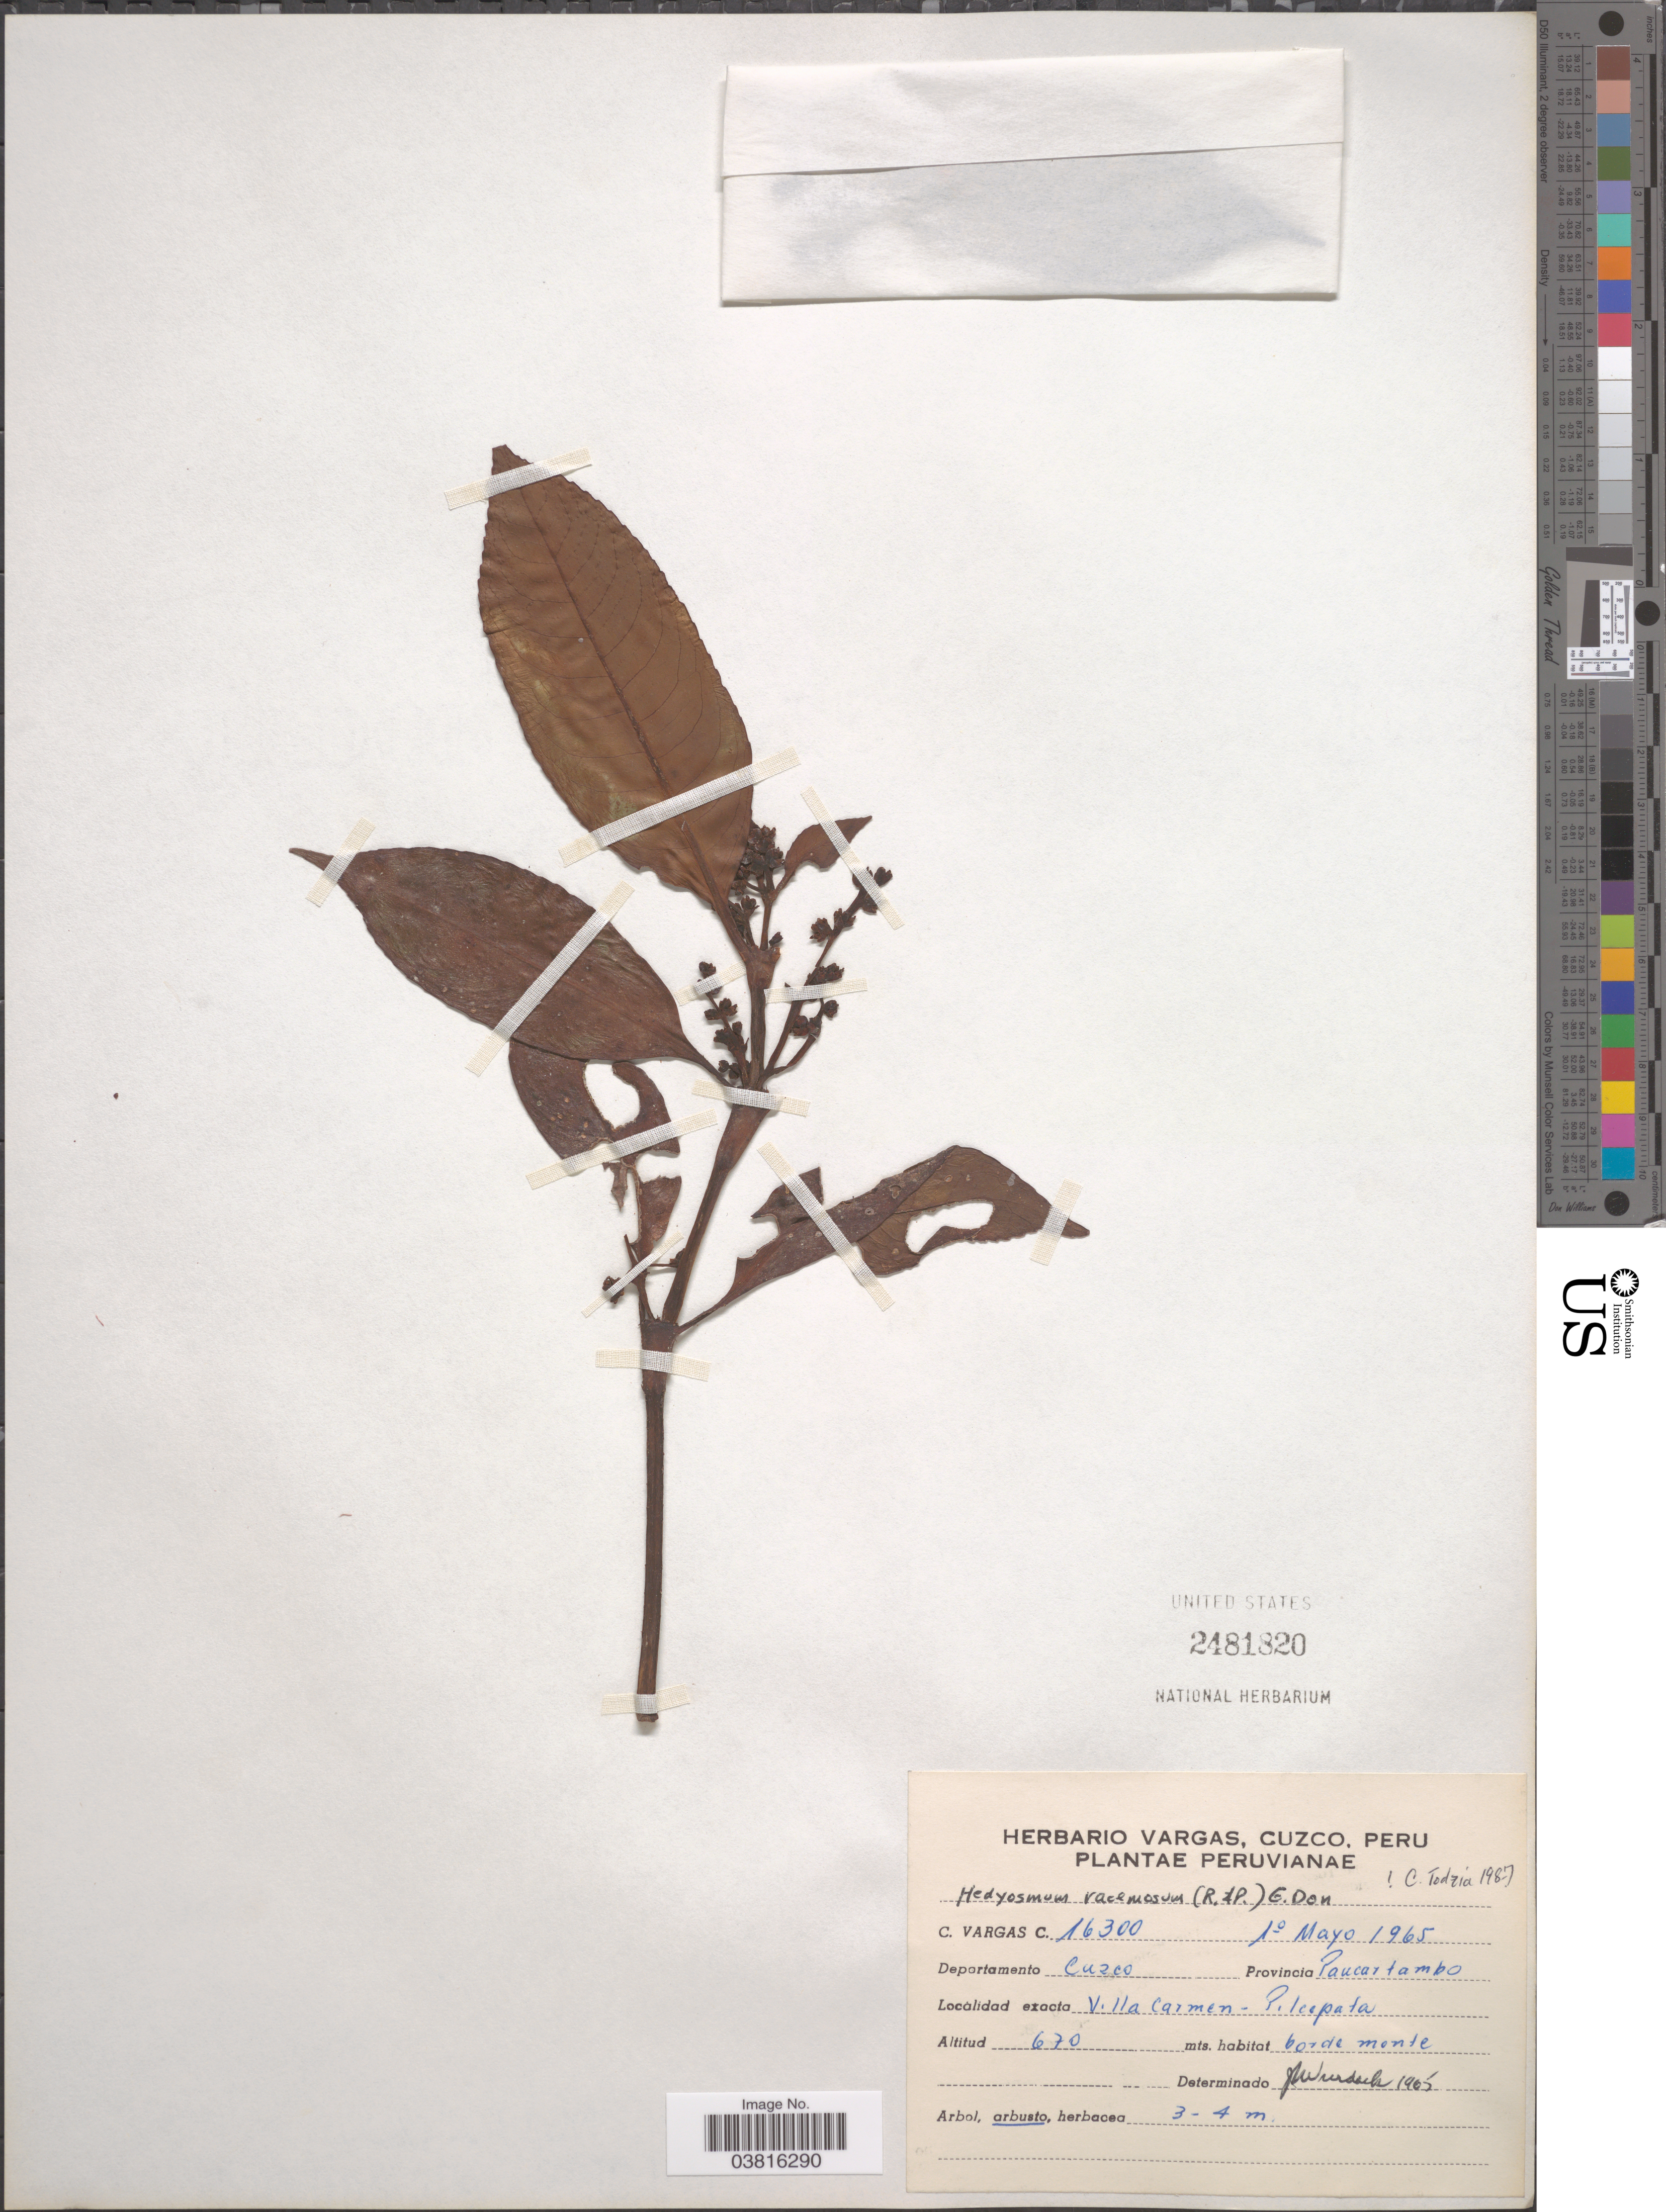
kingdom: Plantae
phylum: Tracheophyta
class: Magnoliopsida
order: Chloranthales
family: Chloranthaceae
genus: Hedyosmum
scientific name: Hedyosmum racemosum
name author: (Ruiz & Pav.) G. Don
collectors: C. Vargas Calderón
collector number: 16300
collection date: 1965-05-01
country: Peru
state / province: Cusco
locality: Departamento Cuzco, Provincia Paucartambo. Villa Carmen - Pilcopata.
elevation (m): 670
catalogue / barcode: US 2481820